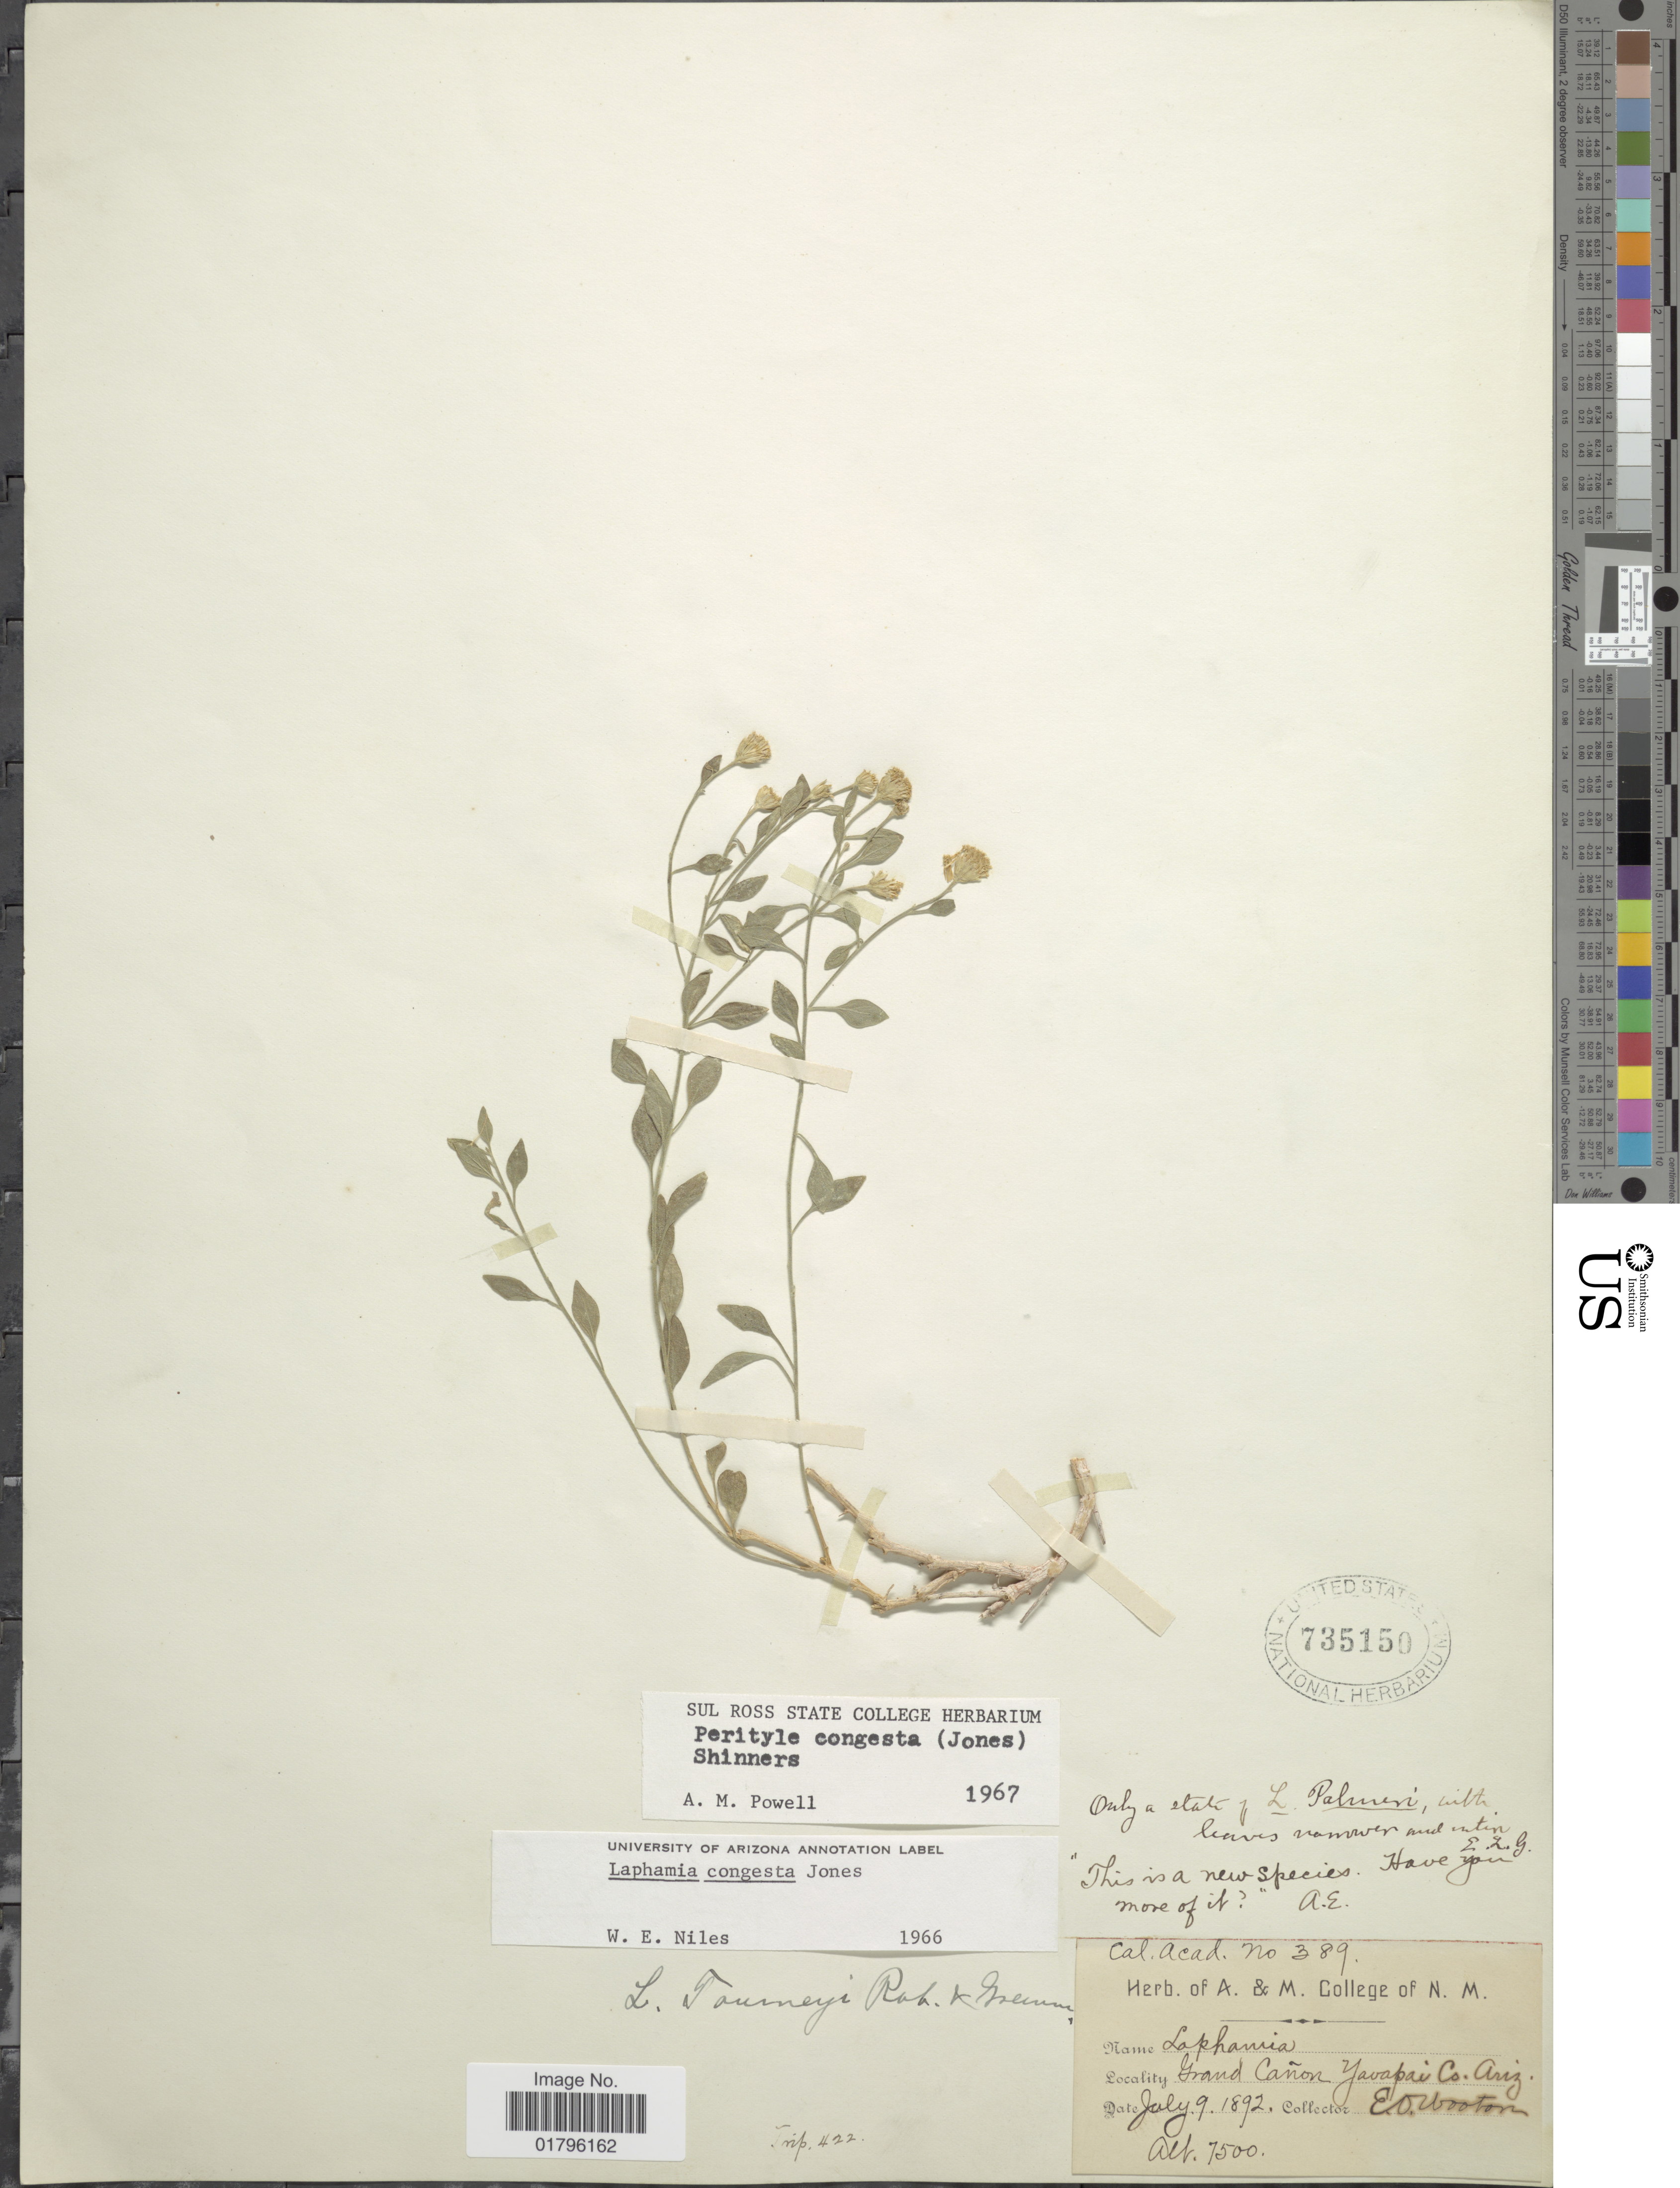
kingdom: Plantae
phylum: Tracheophyta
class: Magnoliopsida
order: Asterales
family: Asteraceae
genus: Perityle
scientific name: Perityle congesta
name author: (M.E. Jones) Shinners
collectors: E. O. Wooton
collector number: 389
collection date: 1892-07-09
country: United States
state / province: Arizona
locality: Gran Cañon Yavapai Co.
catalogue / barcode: US 735150